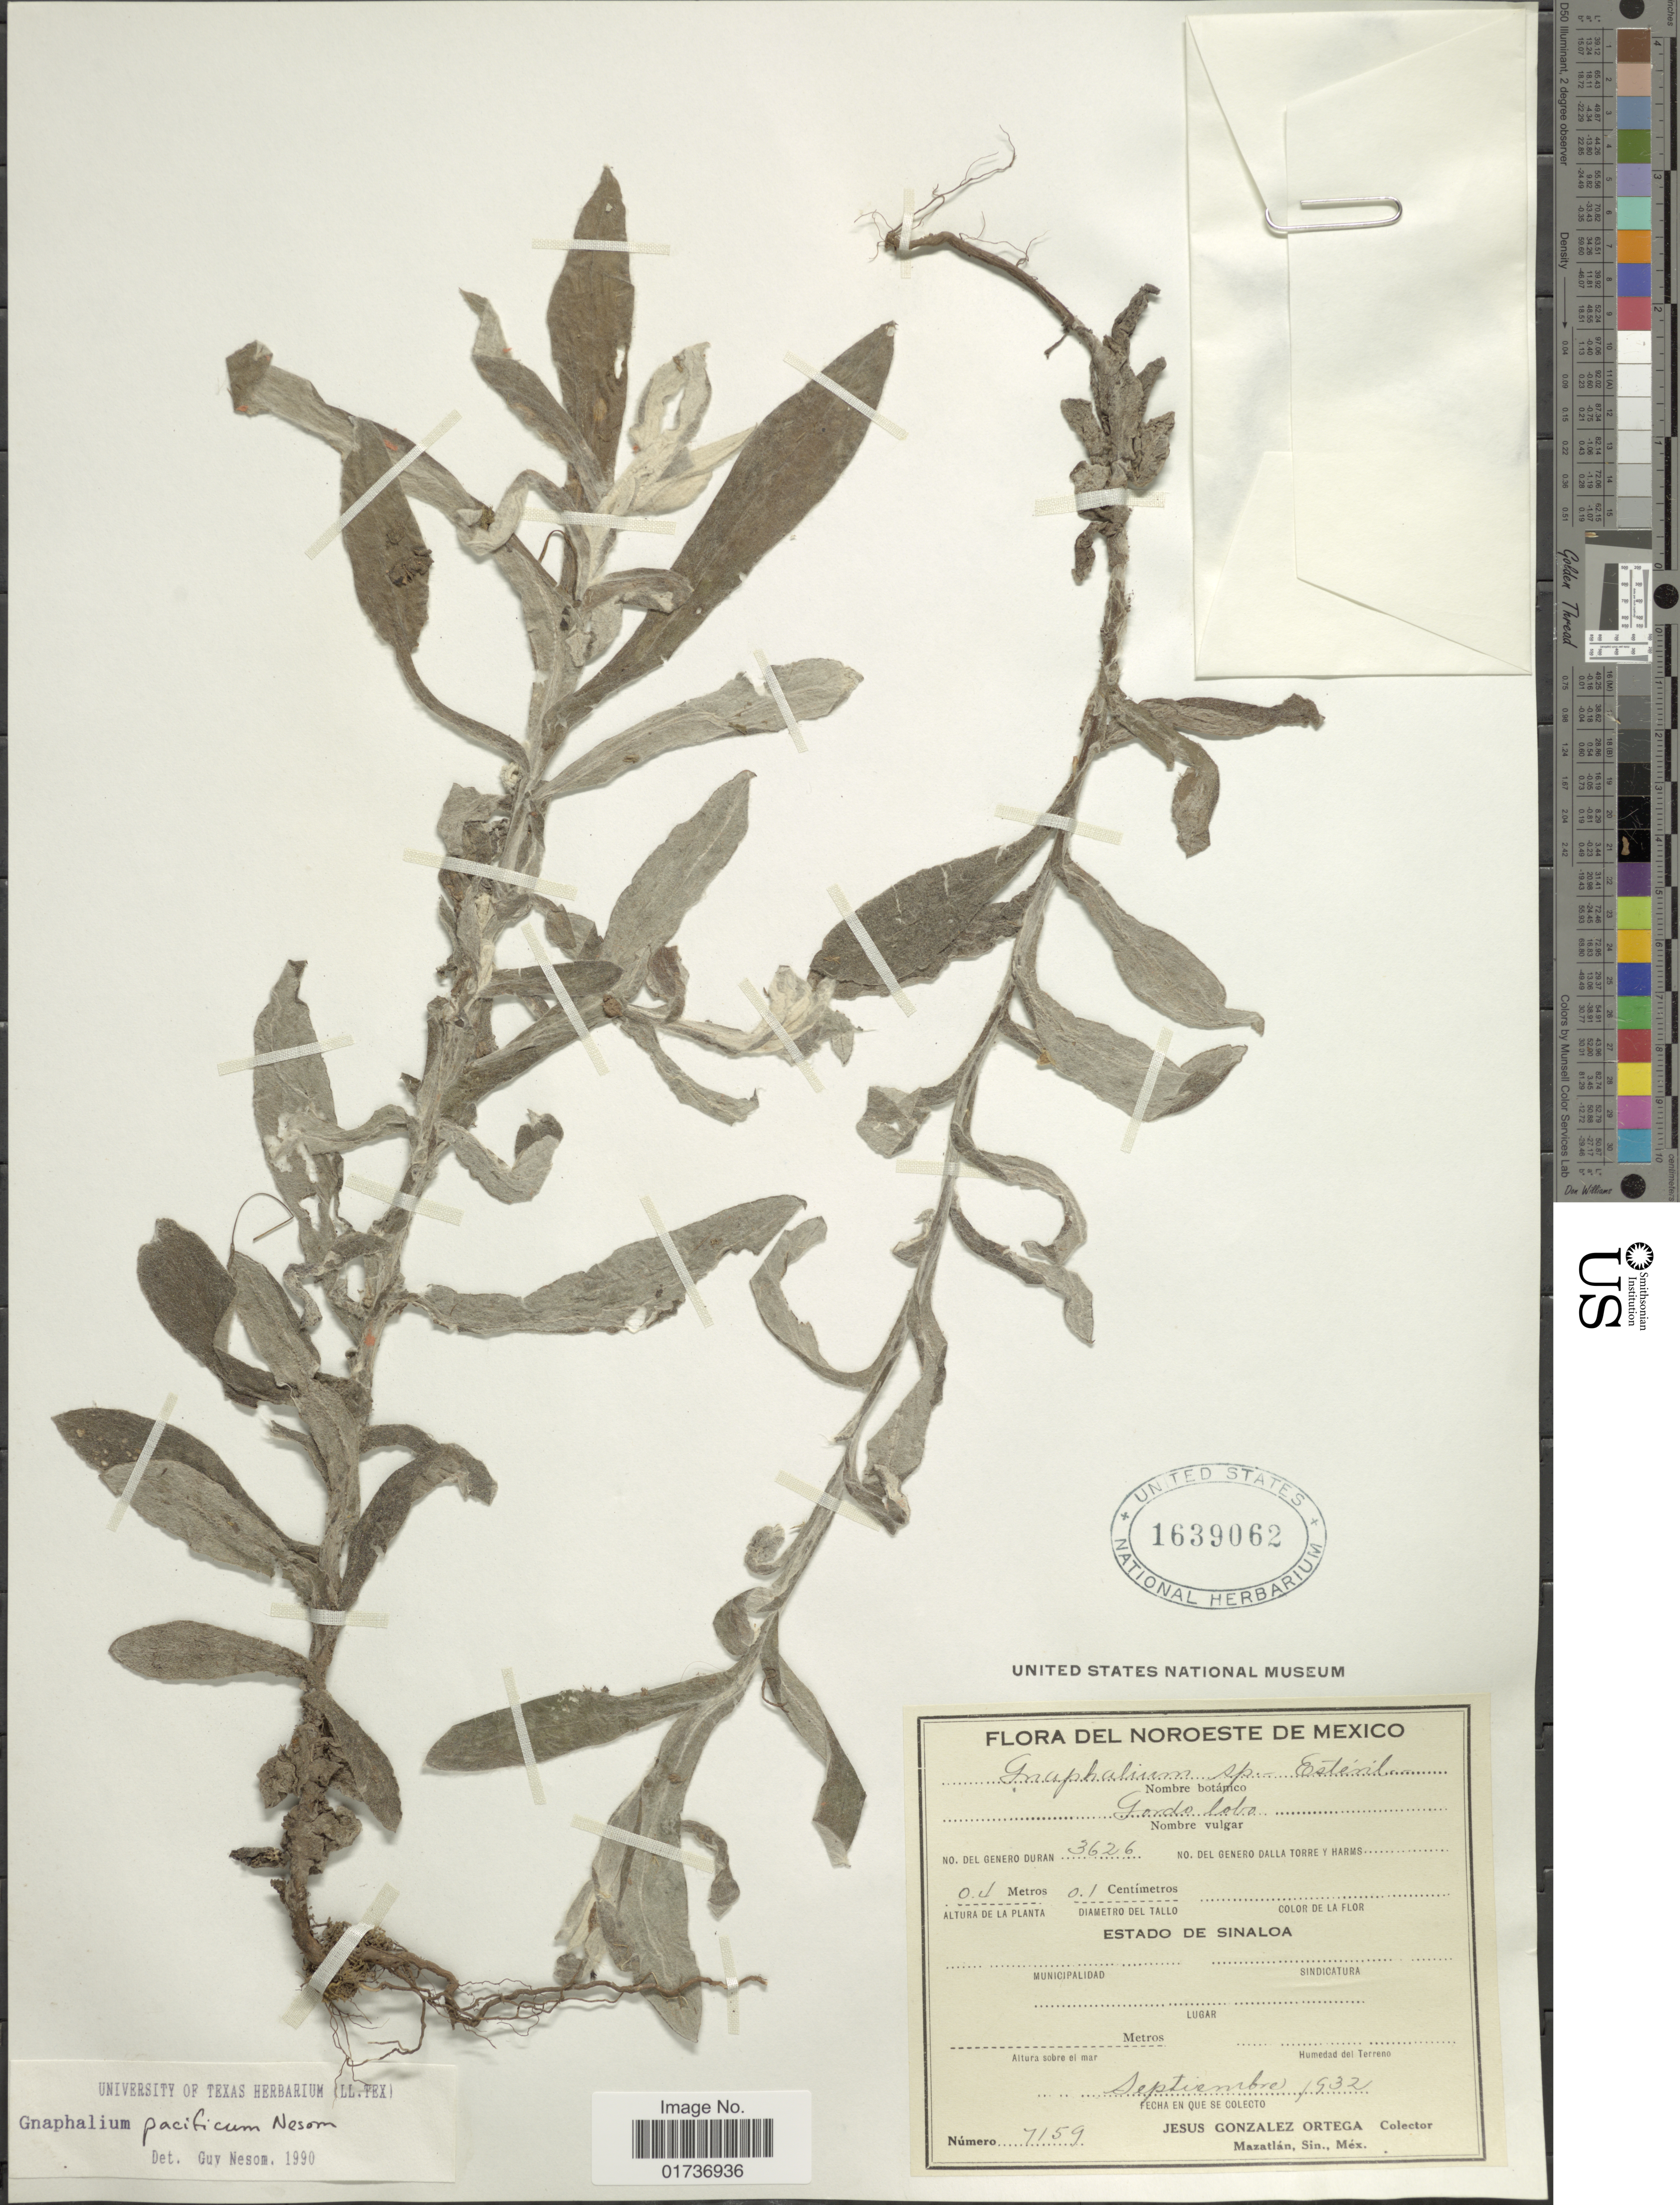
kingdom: Plantae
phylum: Tracheophyta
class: Magnoliopsida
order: Asterales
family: Asteraceae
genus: Gnaphalium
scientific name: Gnaphalium pacificum G.L. Nesom, ined.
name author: G.L. Nesom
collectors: J. Ortega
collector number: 7159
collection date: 1923-09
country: Mexico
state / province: Sinaloa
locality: Noroeste de Mexico, Gordolobo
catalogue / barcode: US 1639062